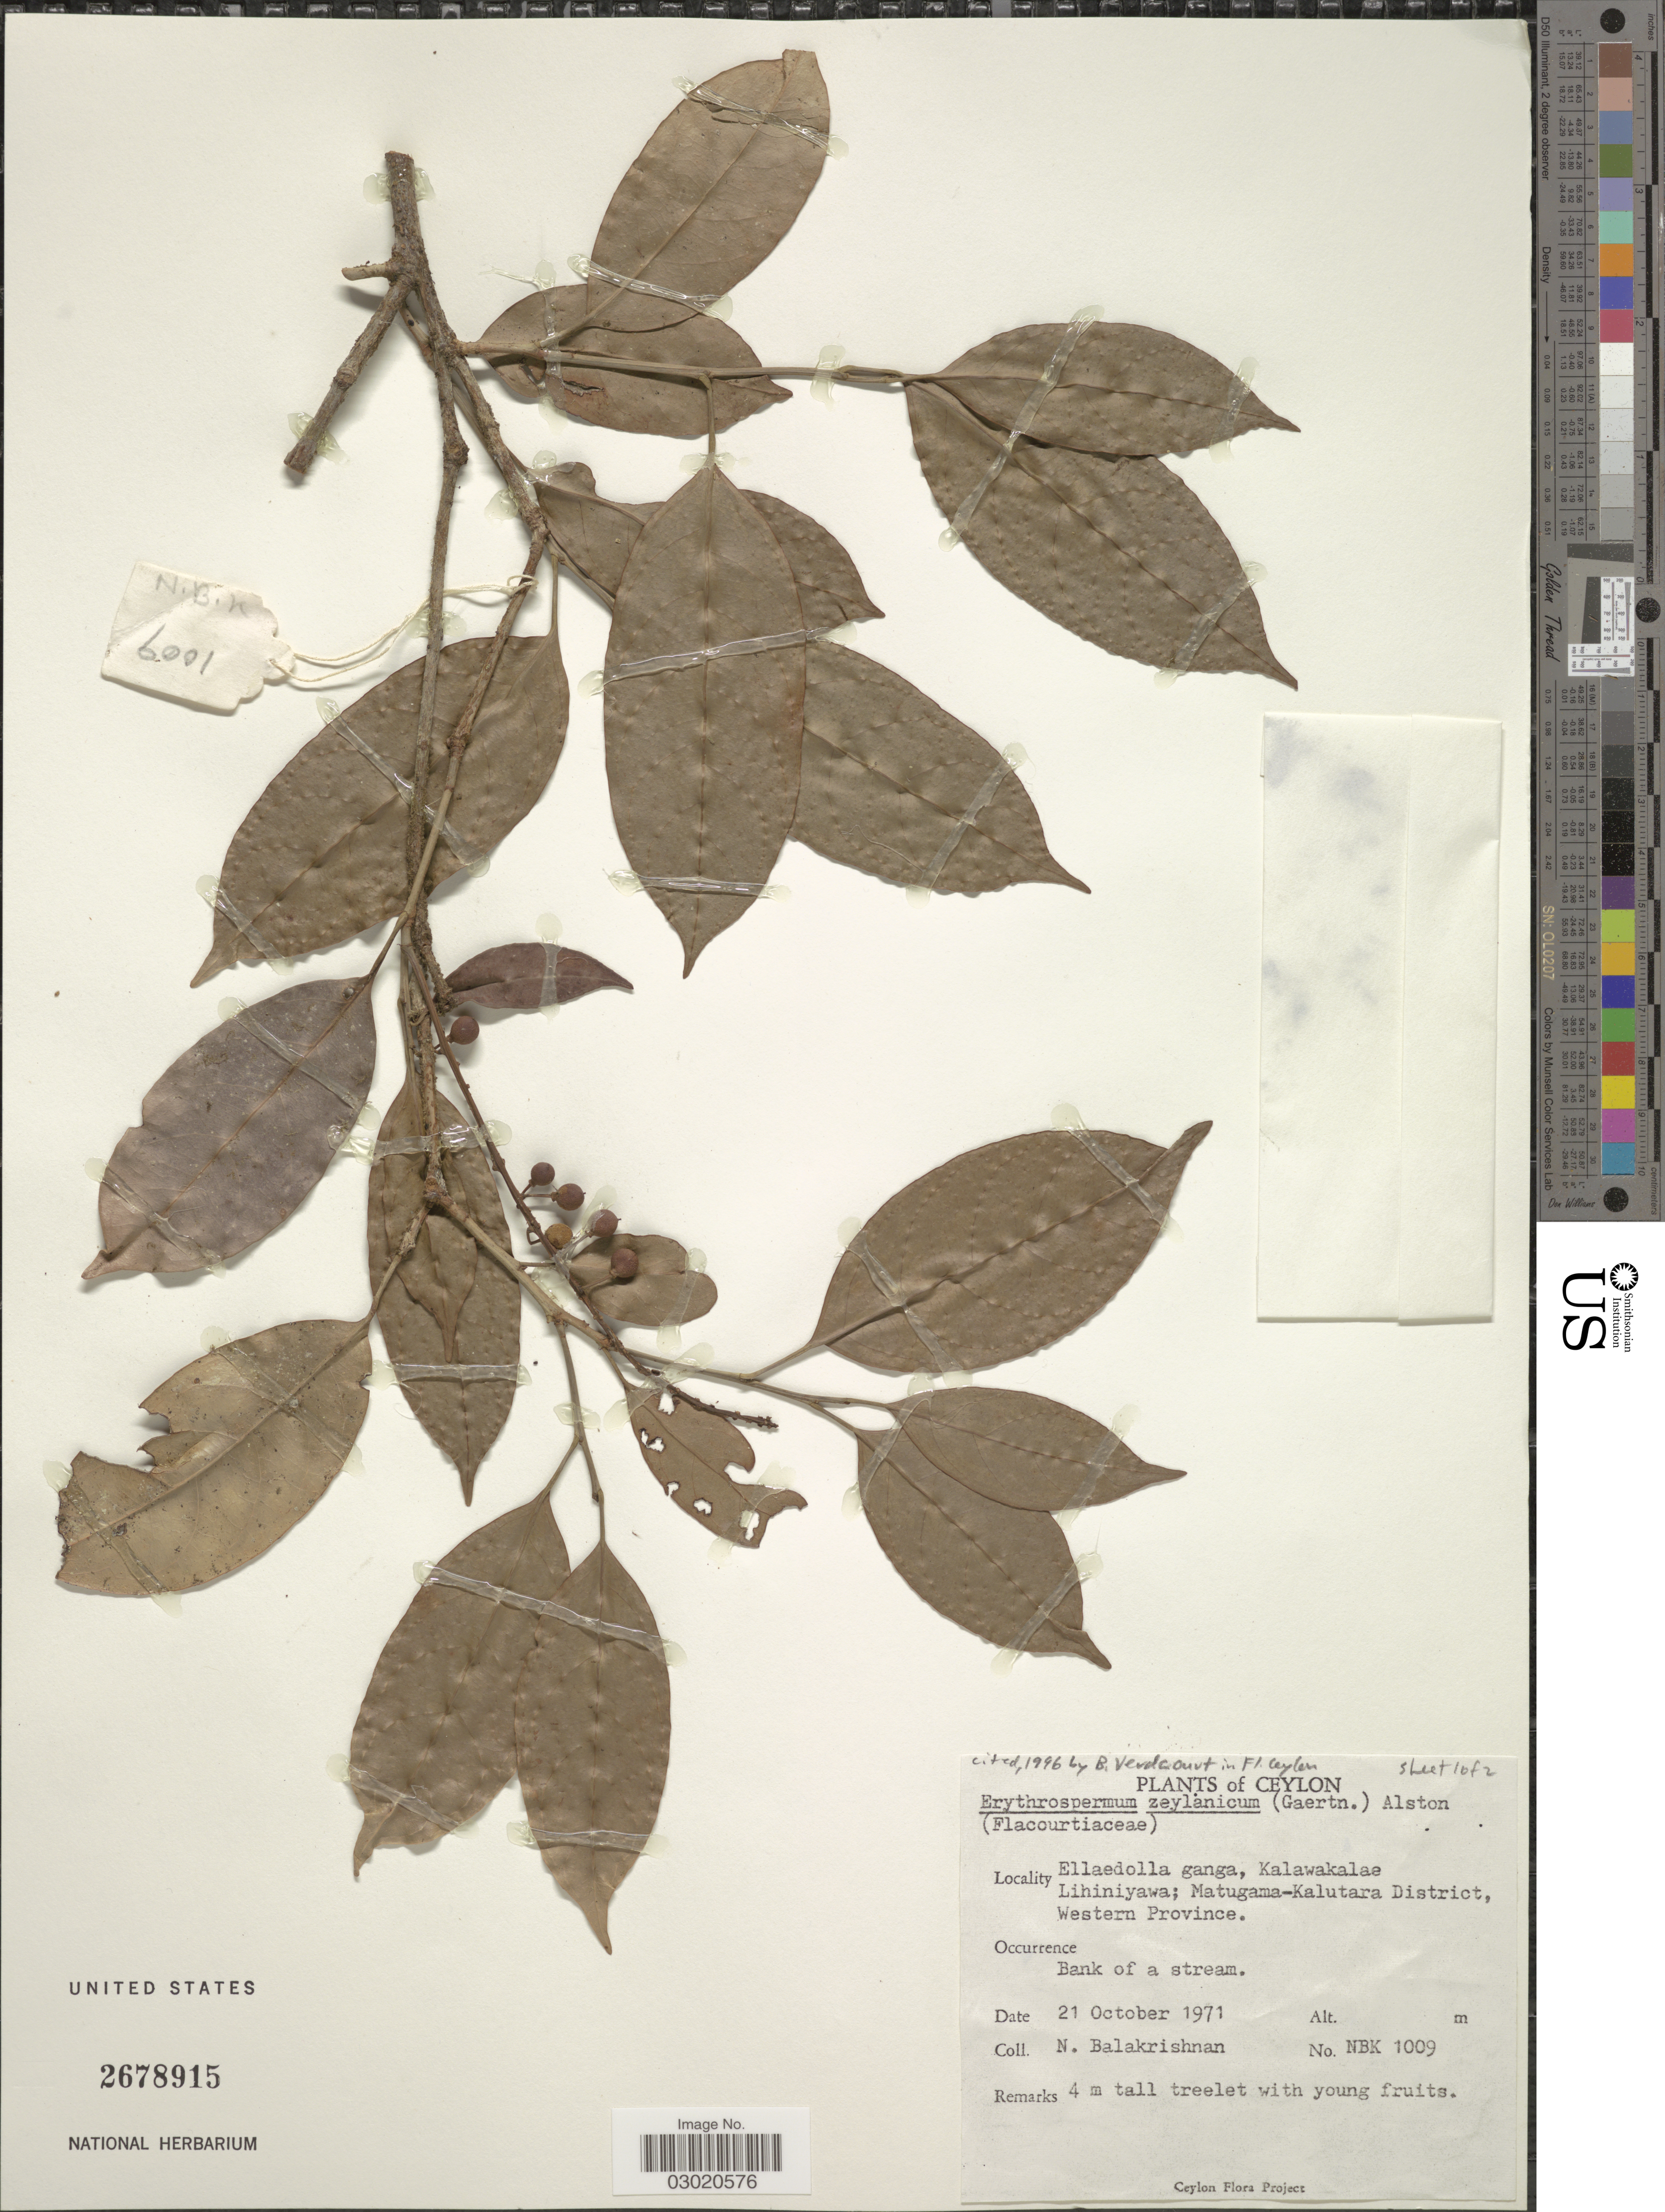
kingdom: Plantae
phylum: Tracheophyta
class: Magnoliopsida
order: Malpighiales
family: Achariaceae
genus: Erythrospermum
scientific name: Erythrospermum zeylanicum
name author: (Gaertn.) Alston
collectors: N. Balakrishnan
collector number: NBK1009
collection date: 1971-10-21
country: Sri Lanka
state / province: Western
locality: Ceylon, Ellaedolla ganga, Kalawakalae Lihiniyawa; Matugama-Kalutara District, Western Province.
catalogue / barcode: US 2678915